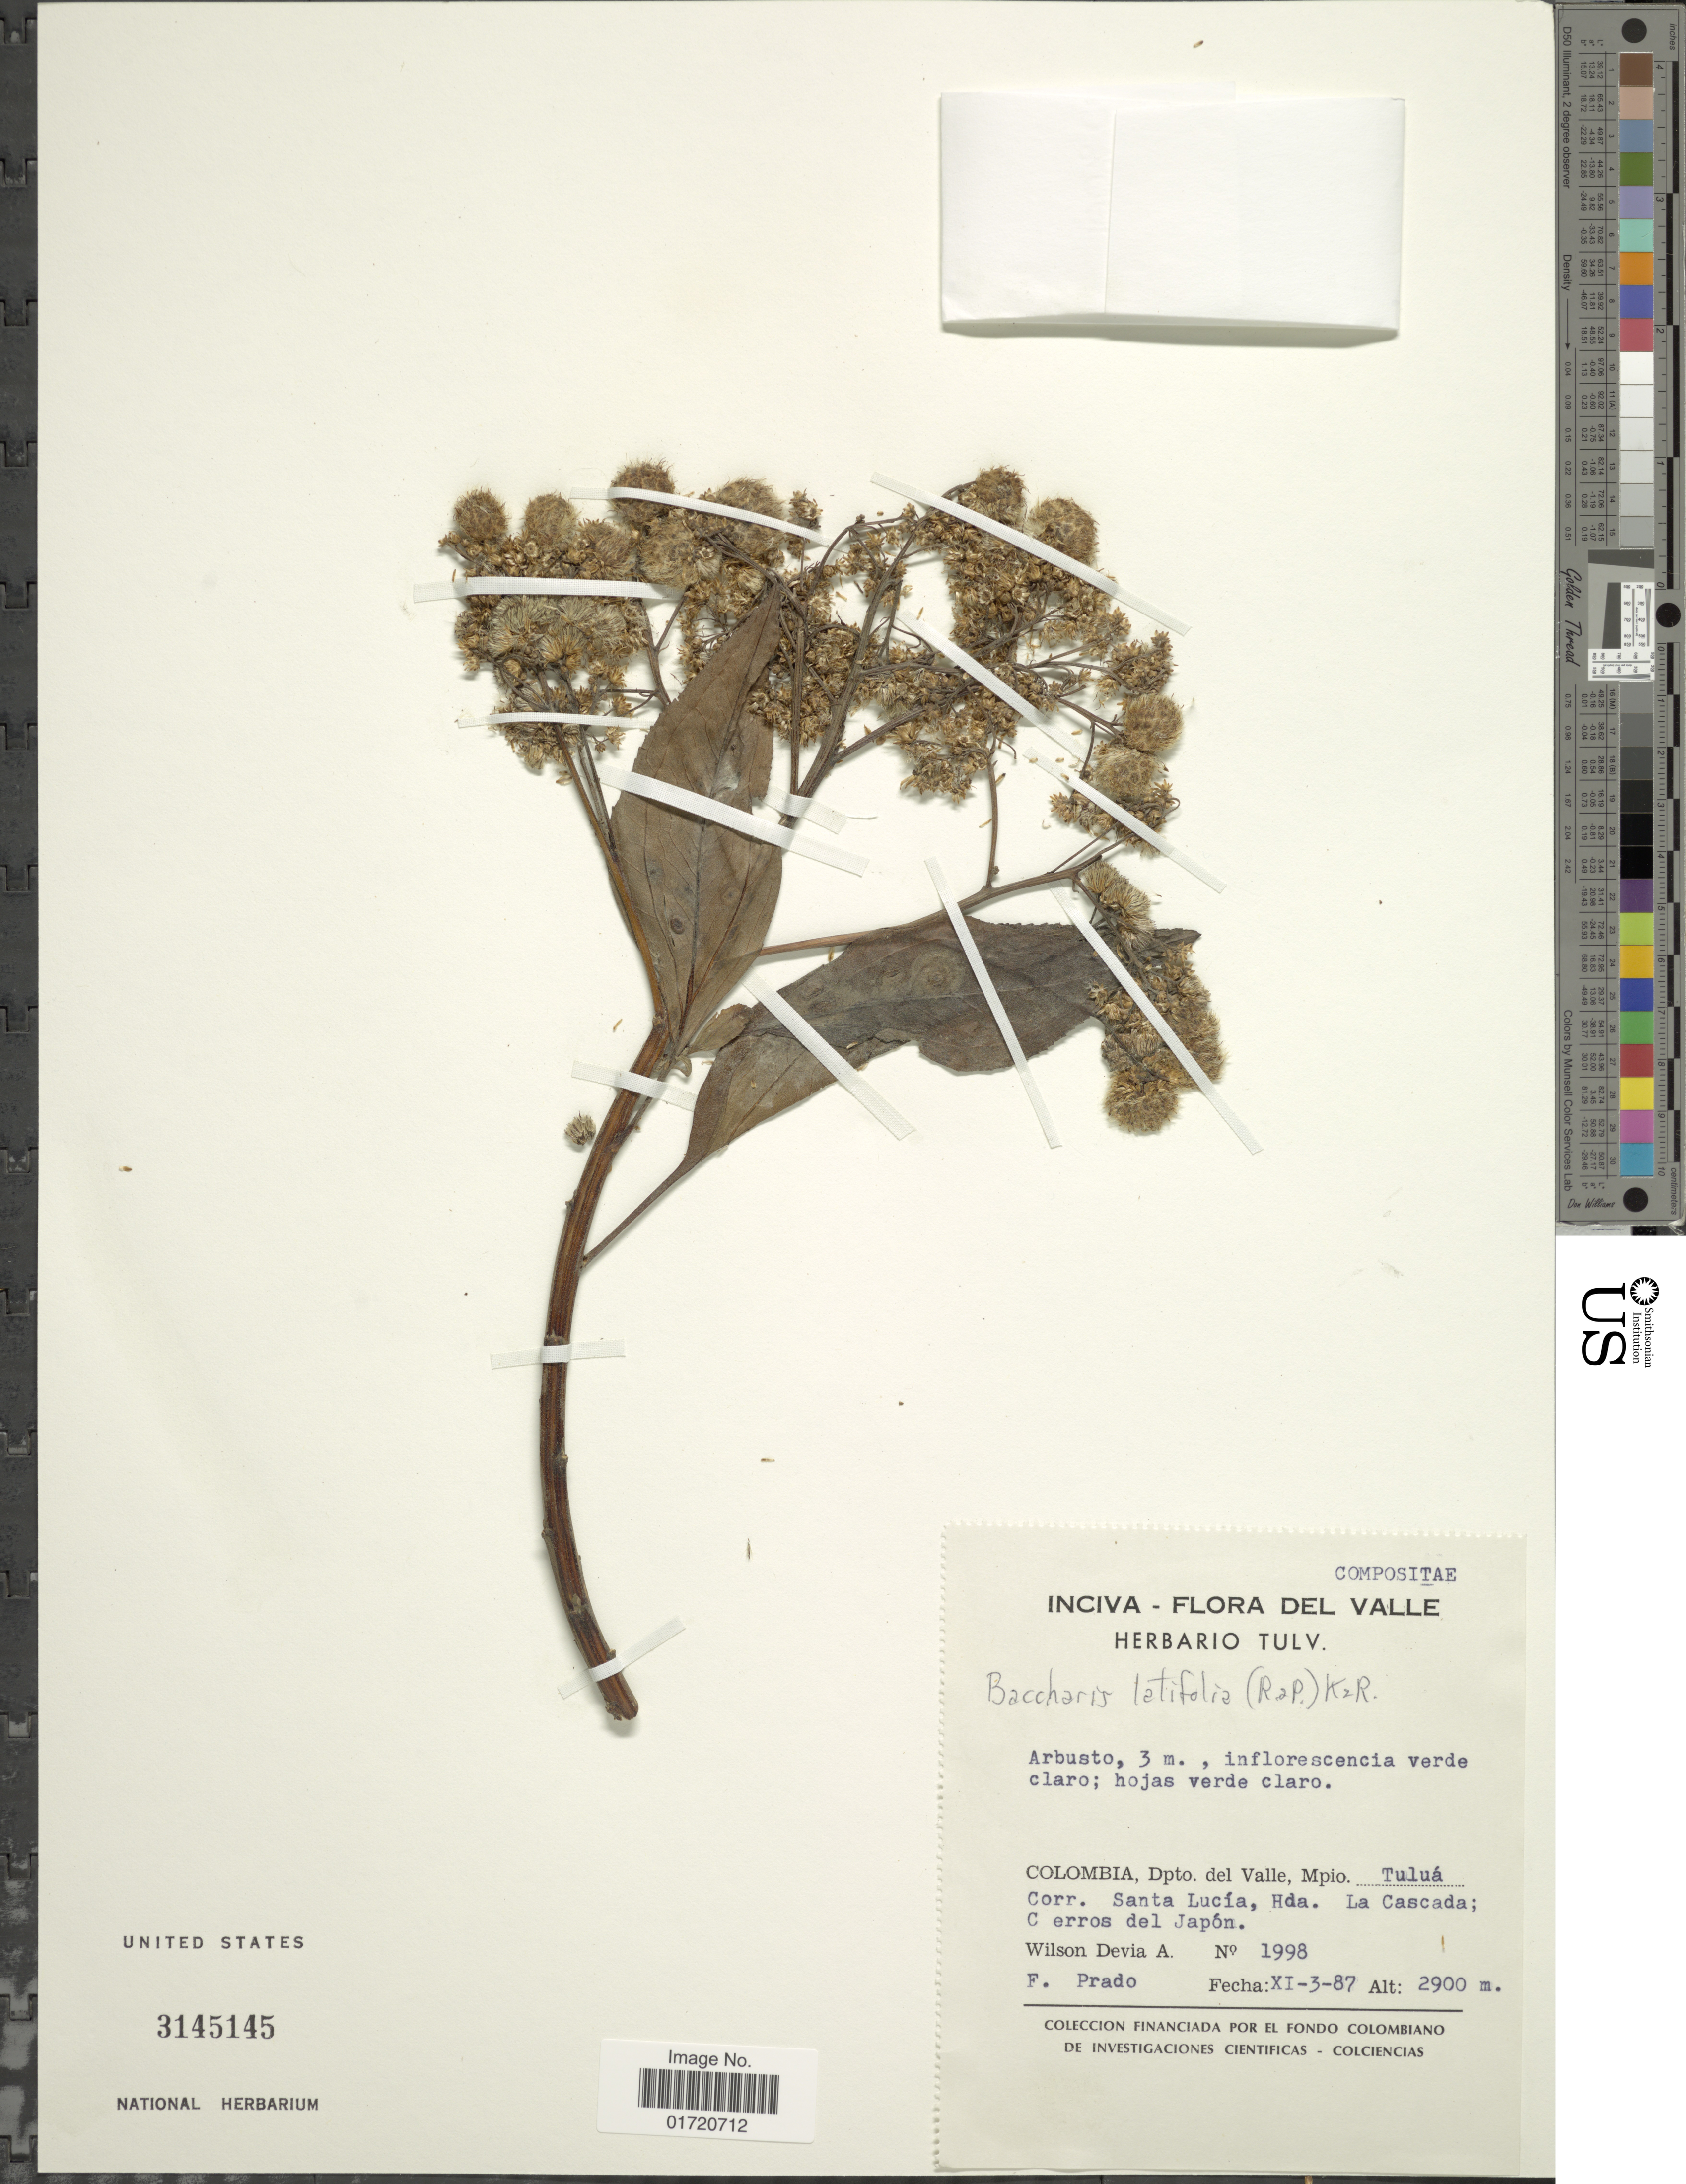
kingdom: Plantae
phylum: Tracheophyta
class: Magnoliopsida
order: Asterales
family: Asteraceae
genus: Baccharis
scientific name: Baccharis latifolia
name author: (Ruiz & Pav.) Pers.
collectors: W. Devia A. & F. Prado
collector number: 1998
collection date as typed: Transcribed d/m/y: 3/11/87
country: Colombia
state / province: Valle del Cauca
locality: Dpto. del Valle, Mpio. Tulua Corr. Santa Lucia, Hda. La Cascada, Cerros del Japon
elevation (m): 2900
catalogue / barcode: US 3145145